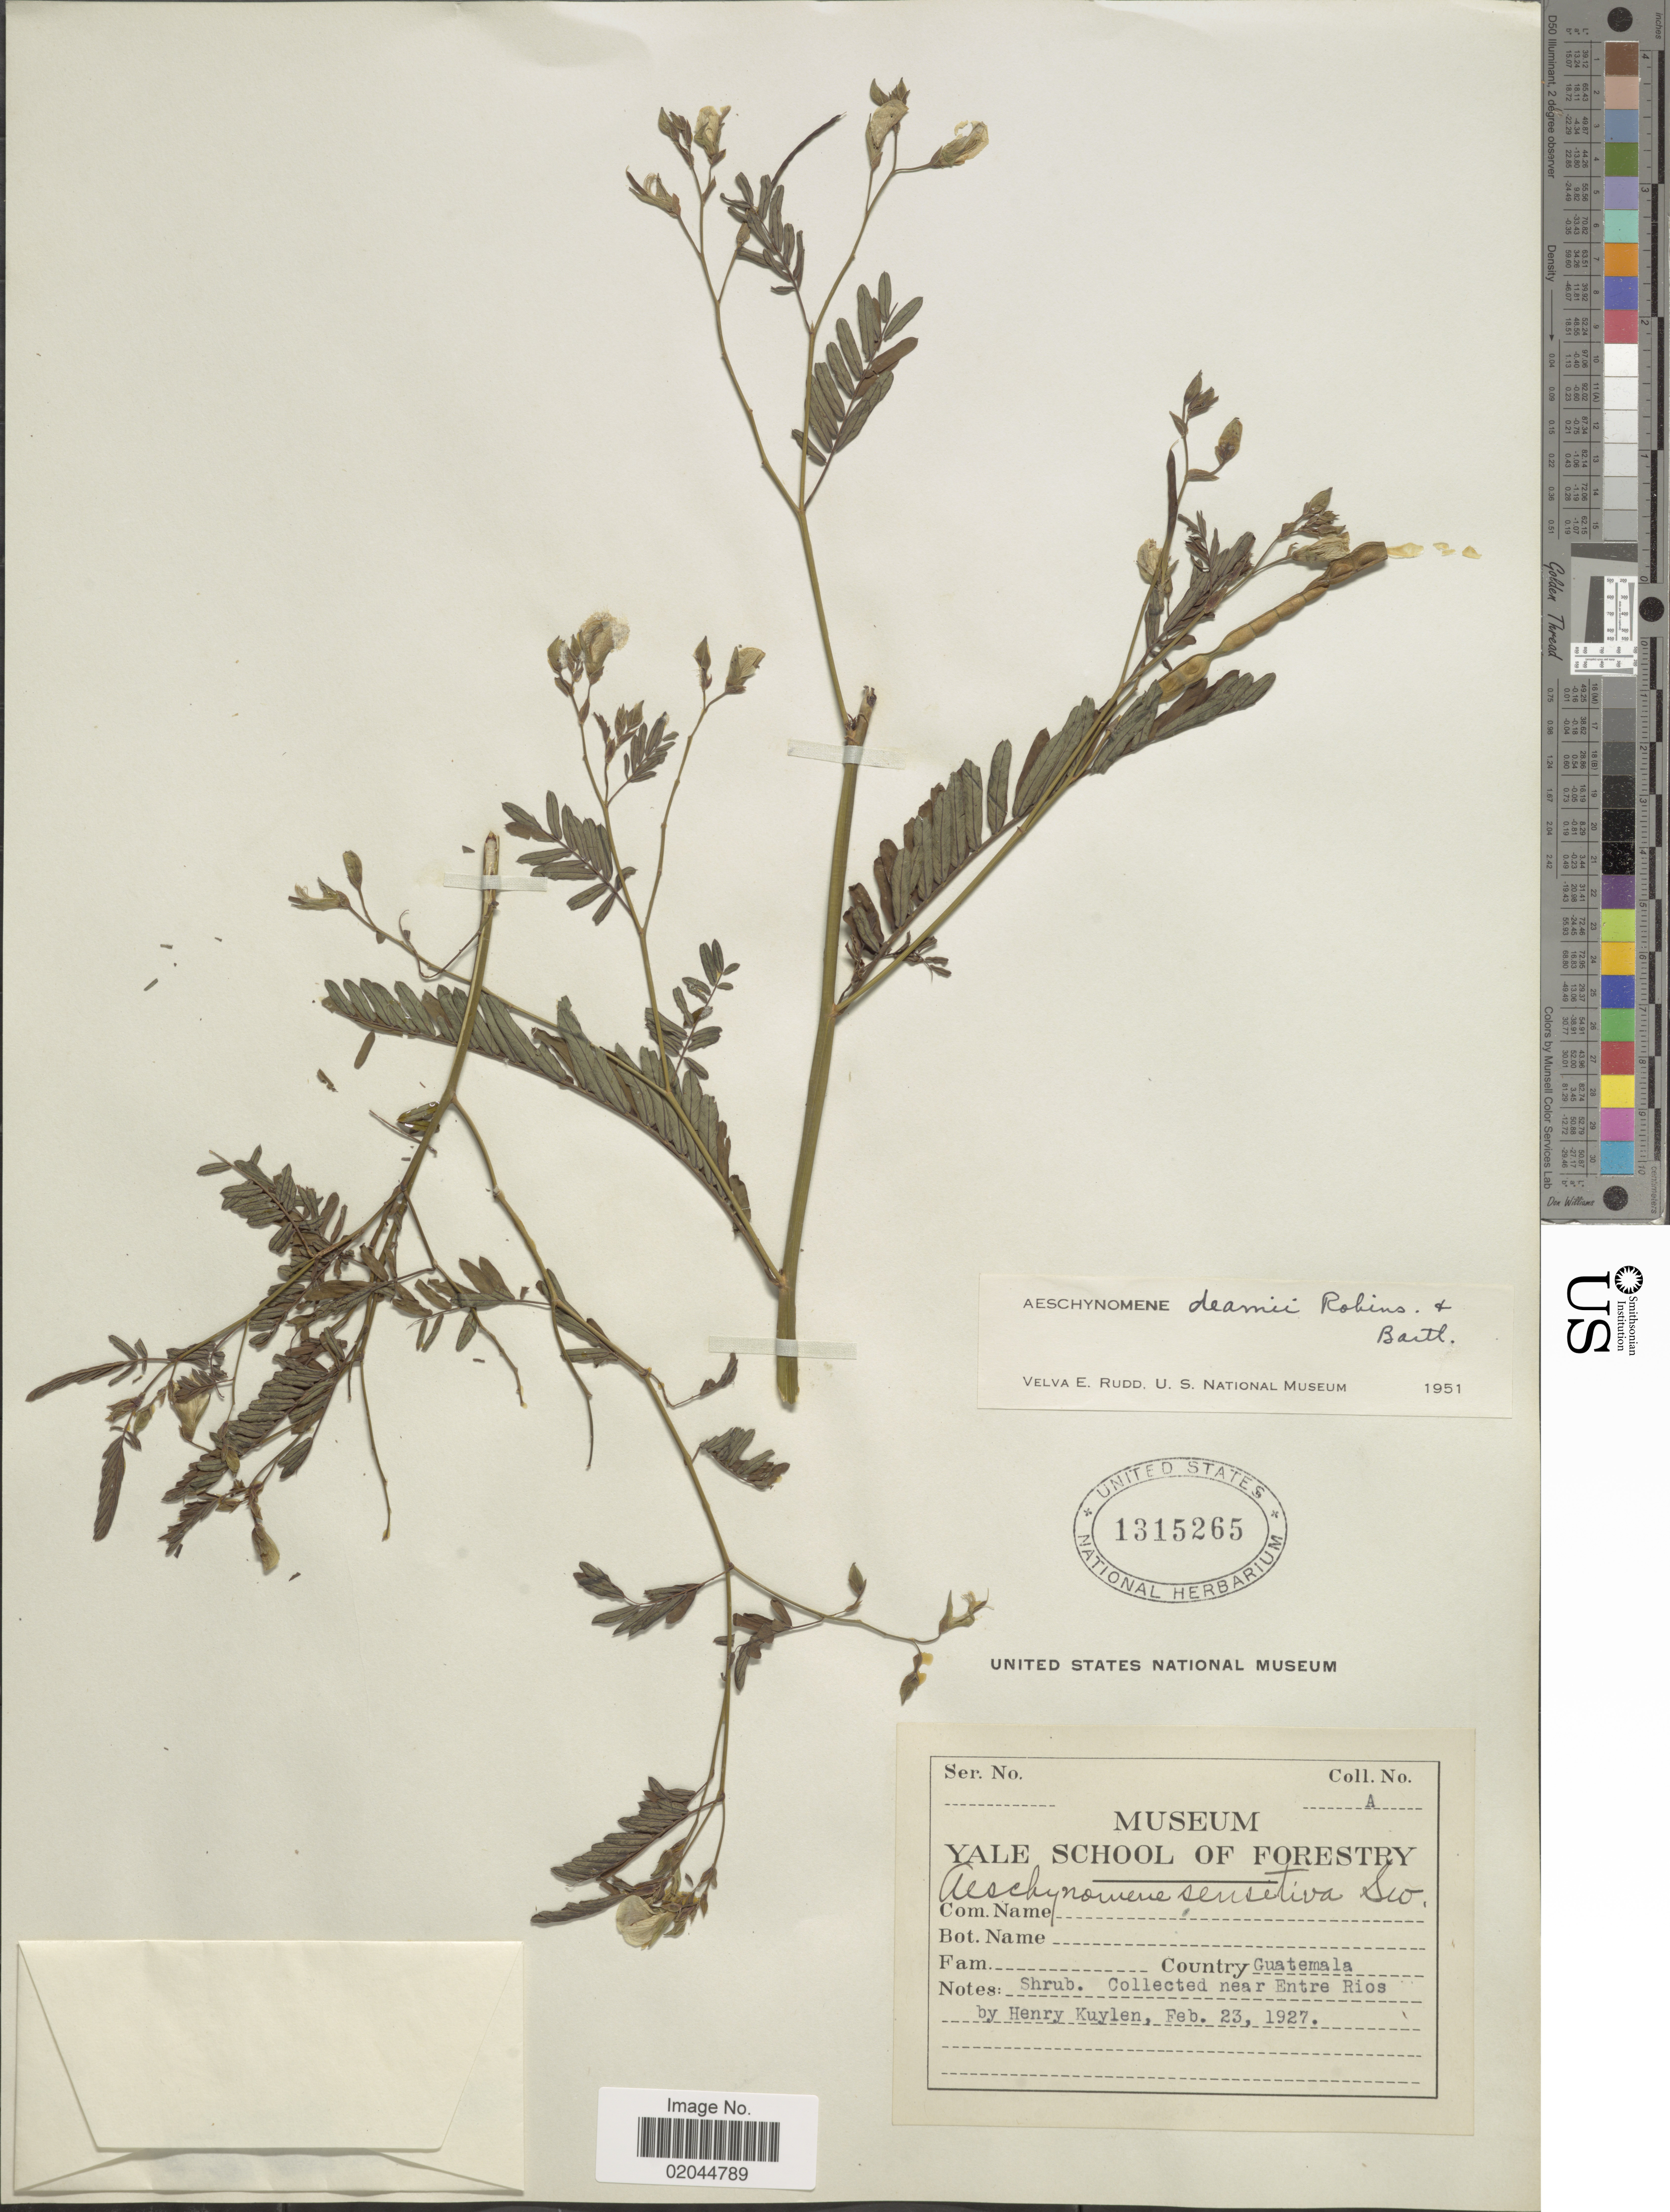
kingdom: Plantae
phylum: Tracheophyta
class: Magnoliopsida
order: Fabales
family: Fabaceae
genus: Aeschynomene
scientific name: Aeschynomene deamii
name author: B.L. Rob. & Bartlett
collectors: H. Kuylen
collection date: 1927-02-23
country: Guatemala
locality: Near Entre Rios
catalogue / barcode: US 1315265